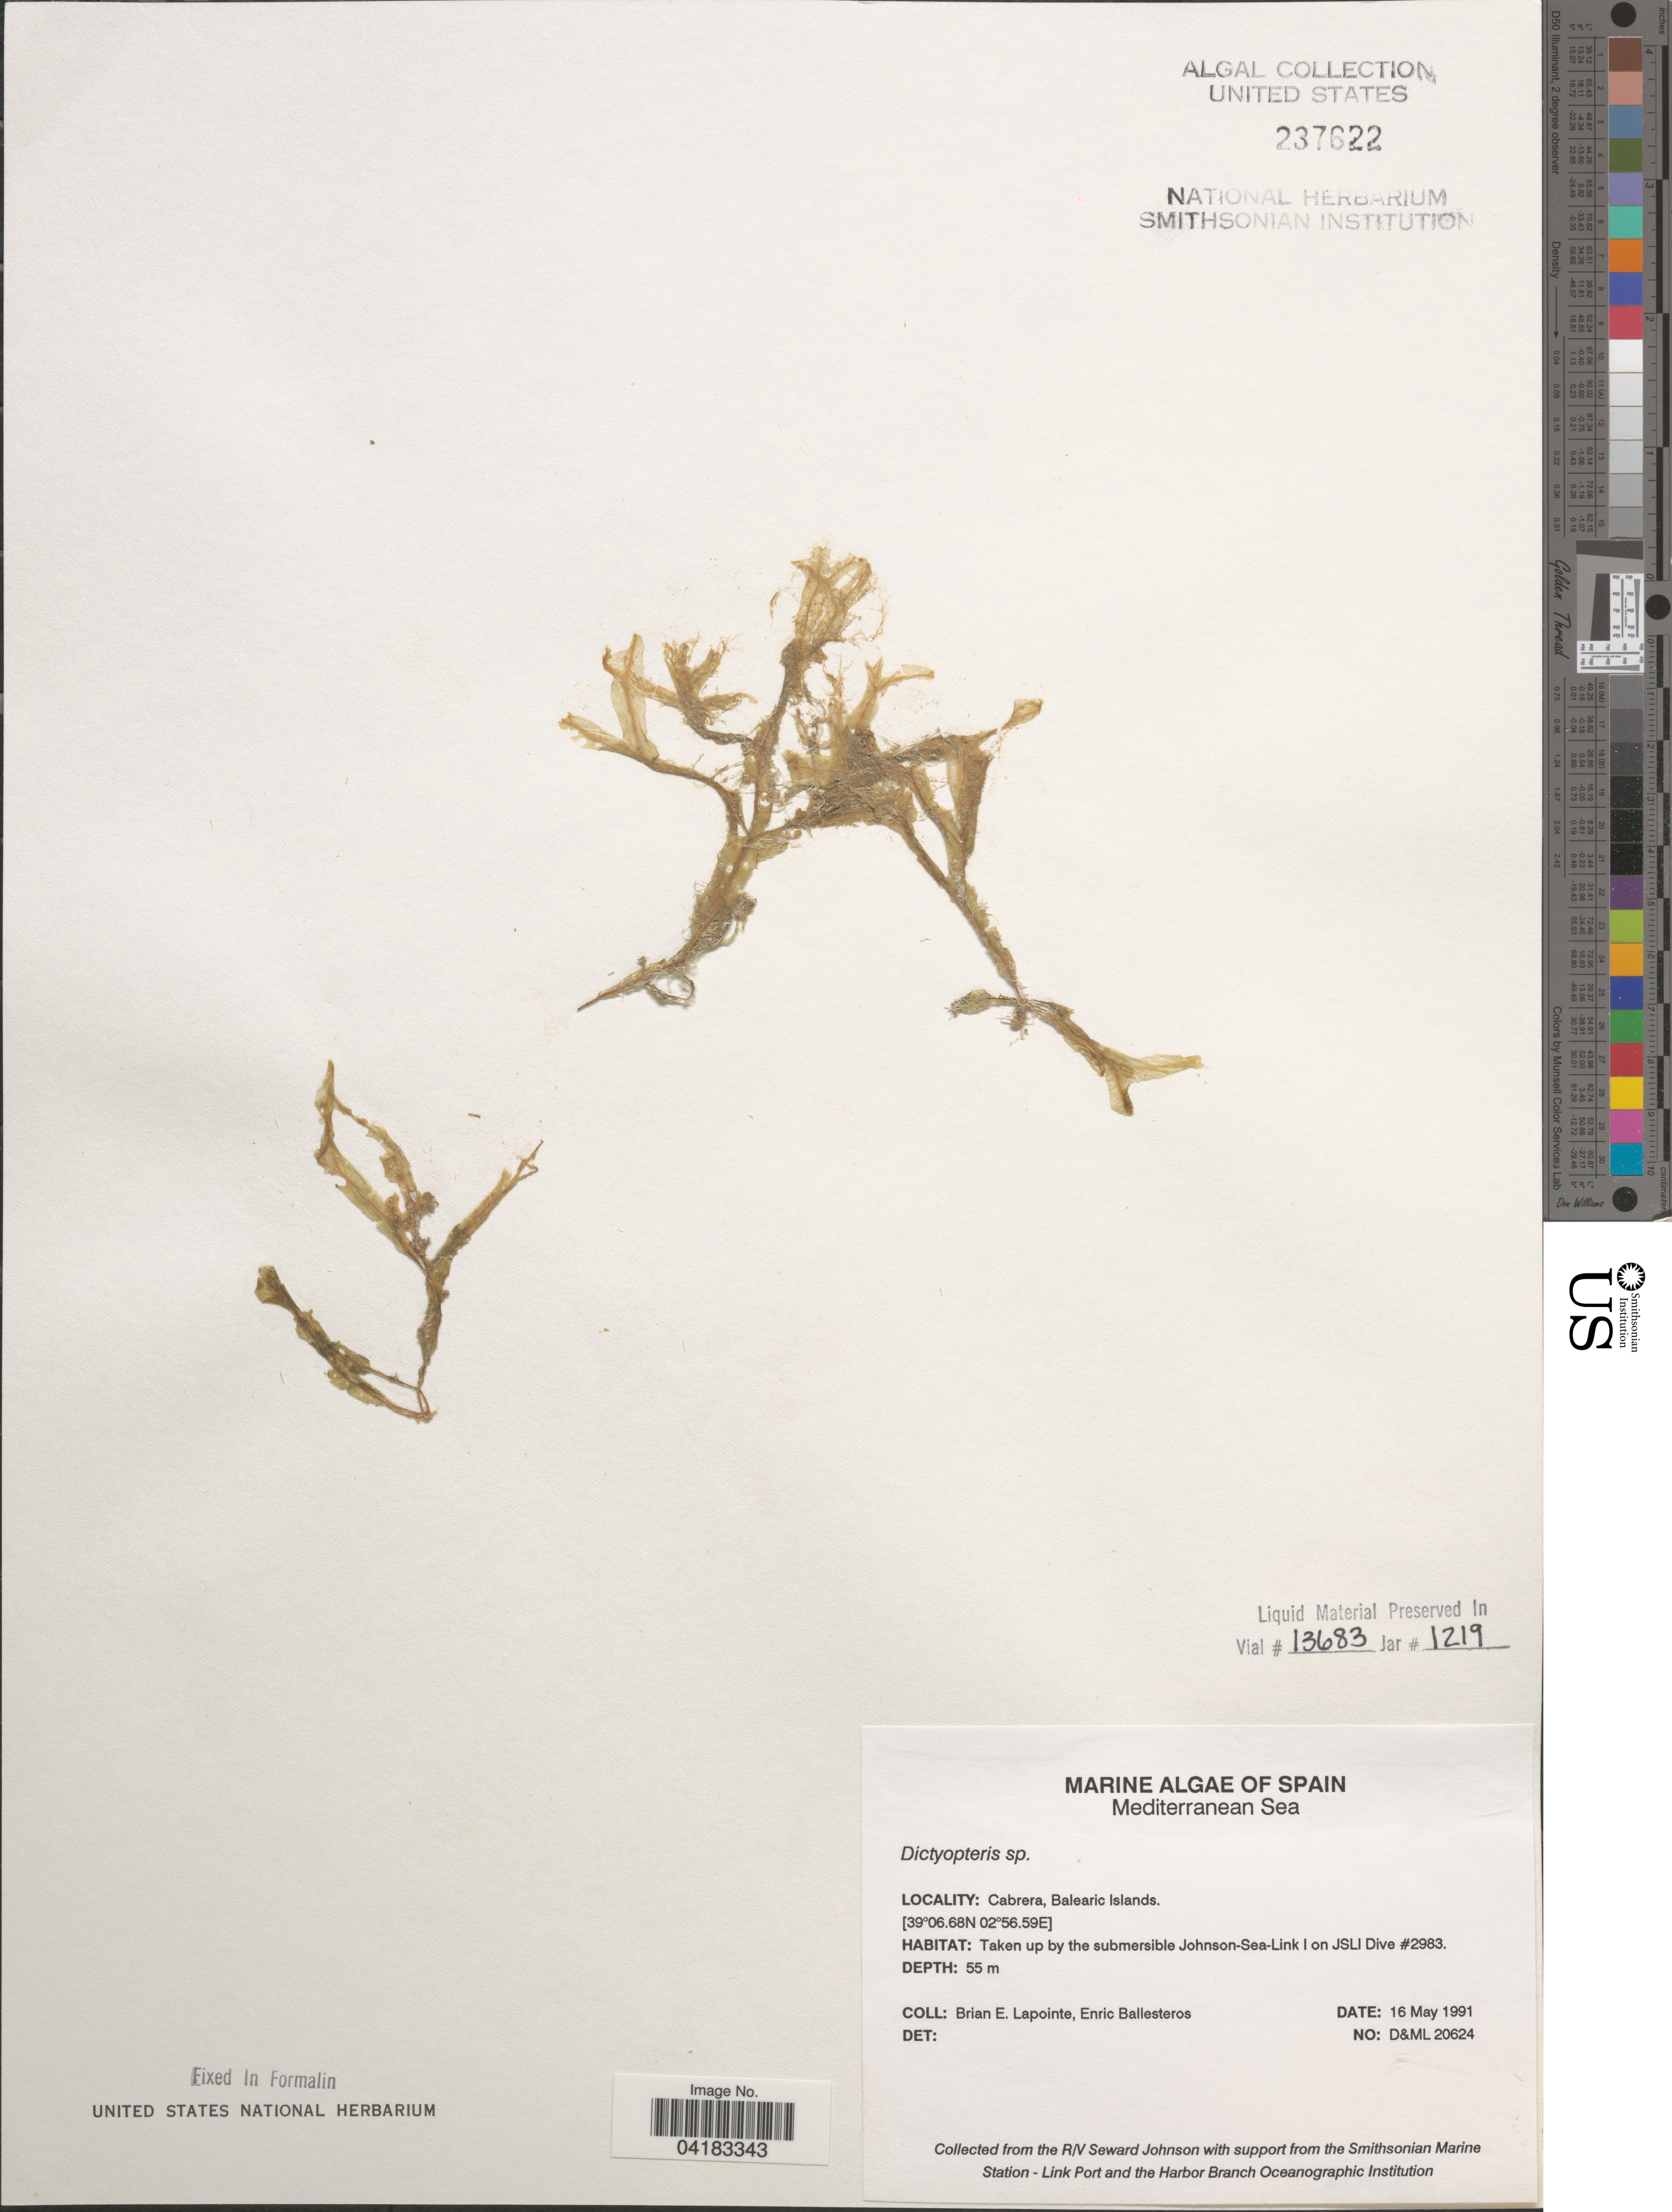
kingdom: Chromista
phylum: Ochrophyta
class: Phaeophyceae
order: Dictyotales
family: Dictyotaceae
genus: Dictyopteris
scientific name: Dictyopteris sp.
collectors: B. Lapointe & E. Ballesteros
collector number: D&ML20624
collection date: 1991-05-16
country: Spain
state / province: Islas Baleares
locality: Mediterranean Sea. Cabrera, Balearic Islands.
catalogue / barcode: US 237622